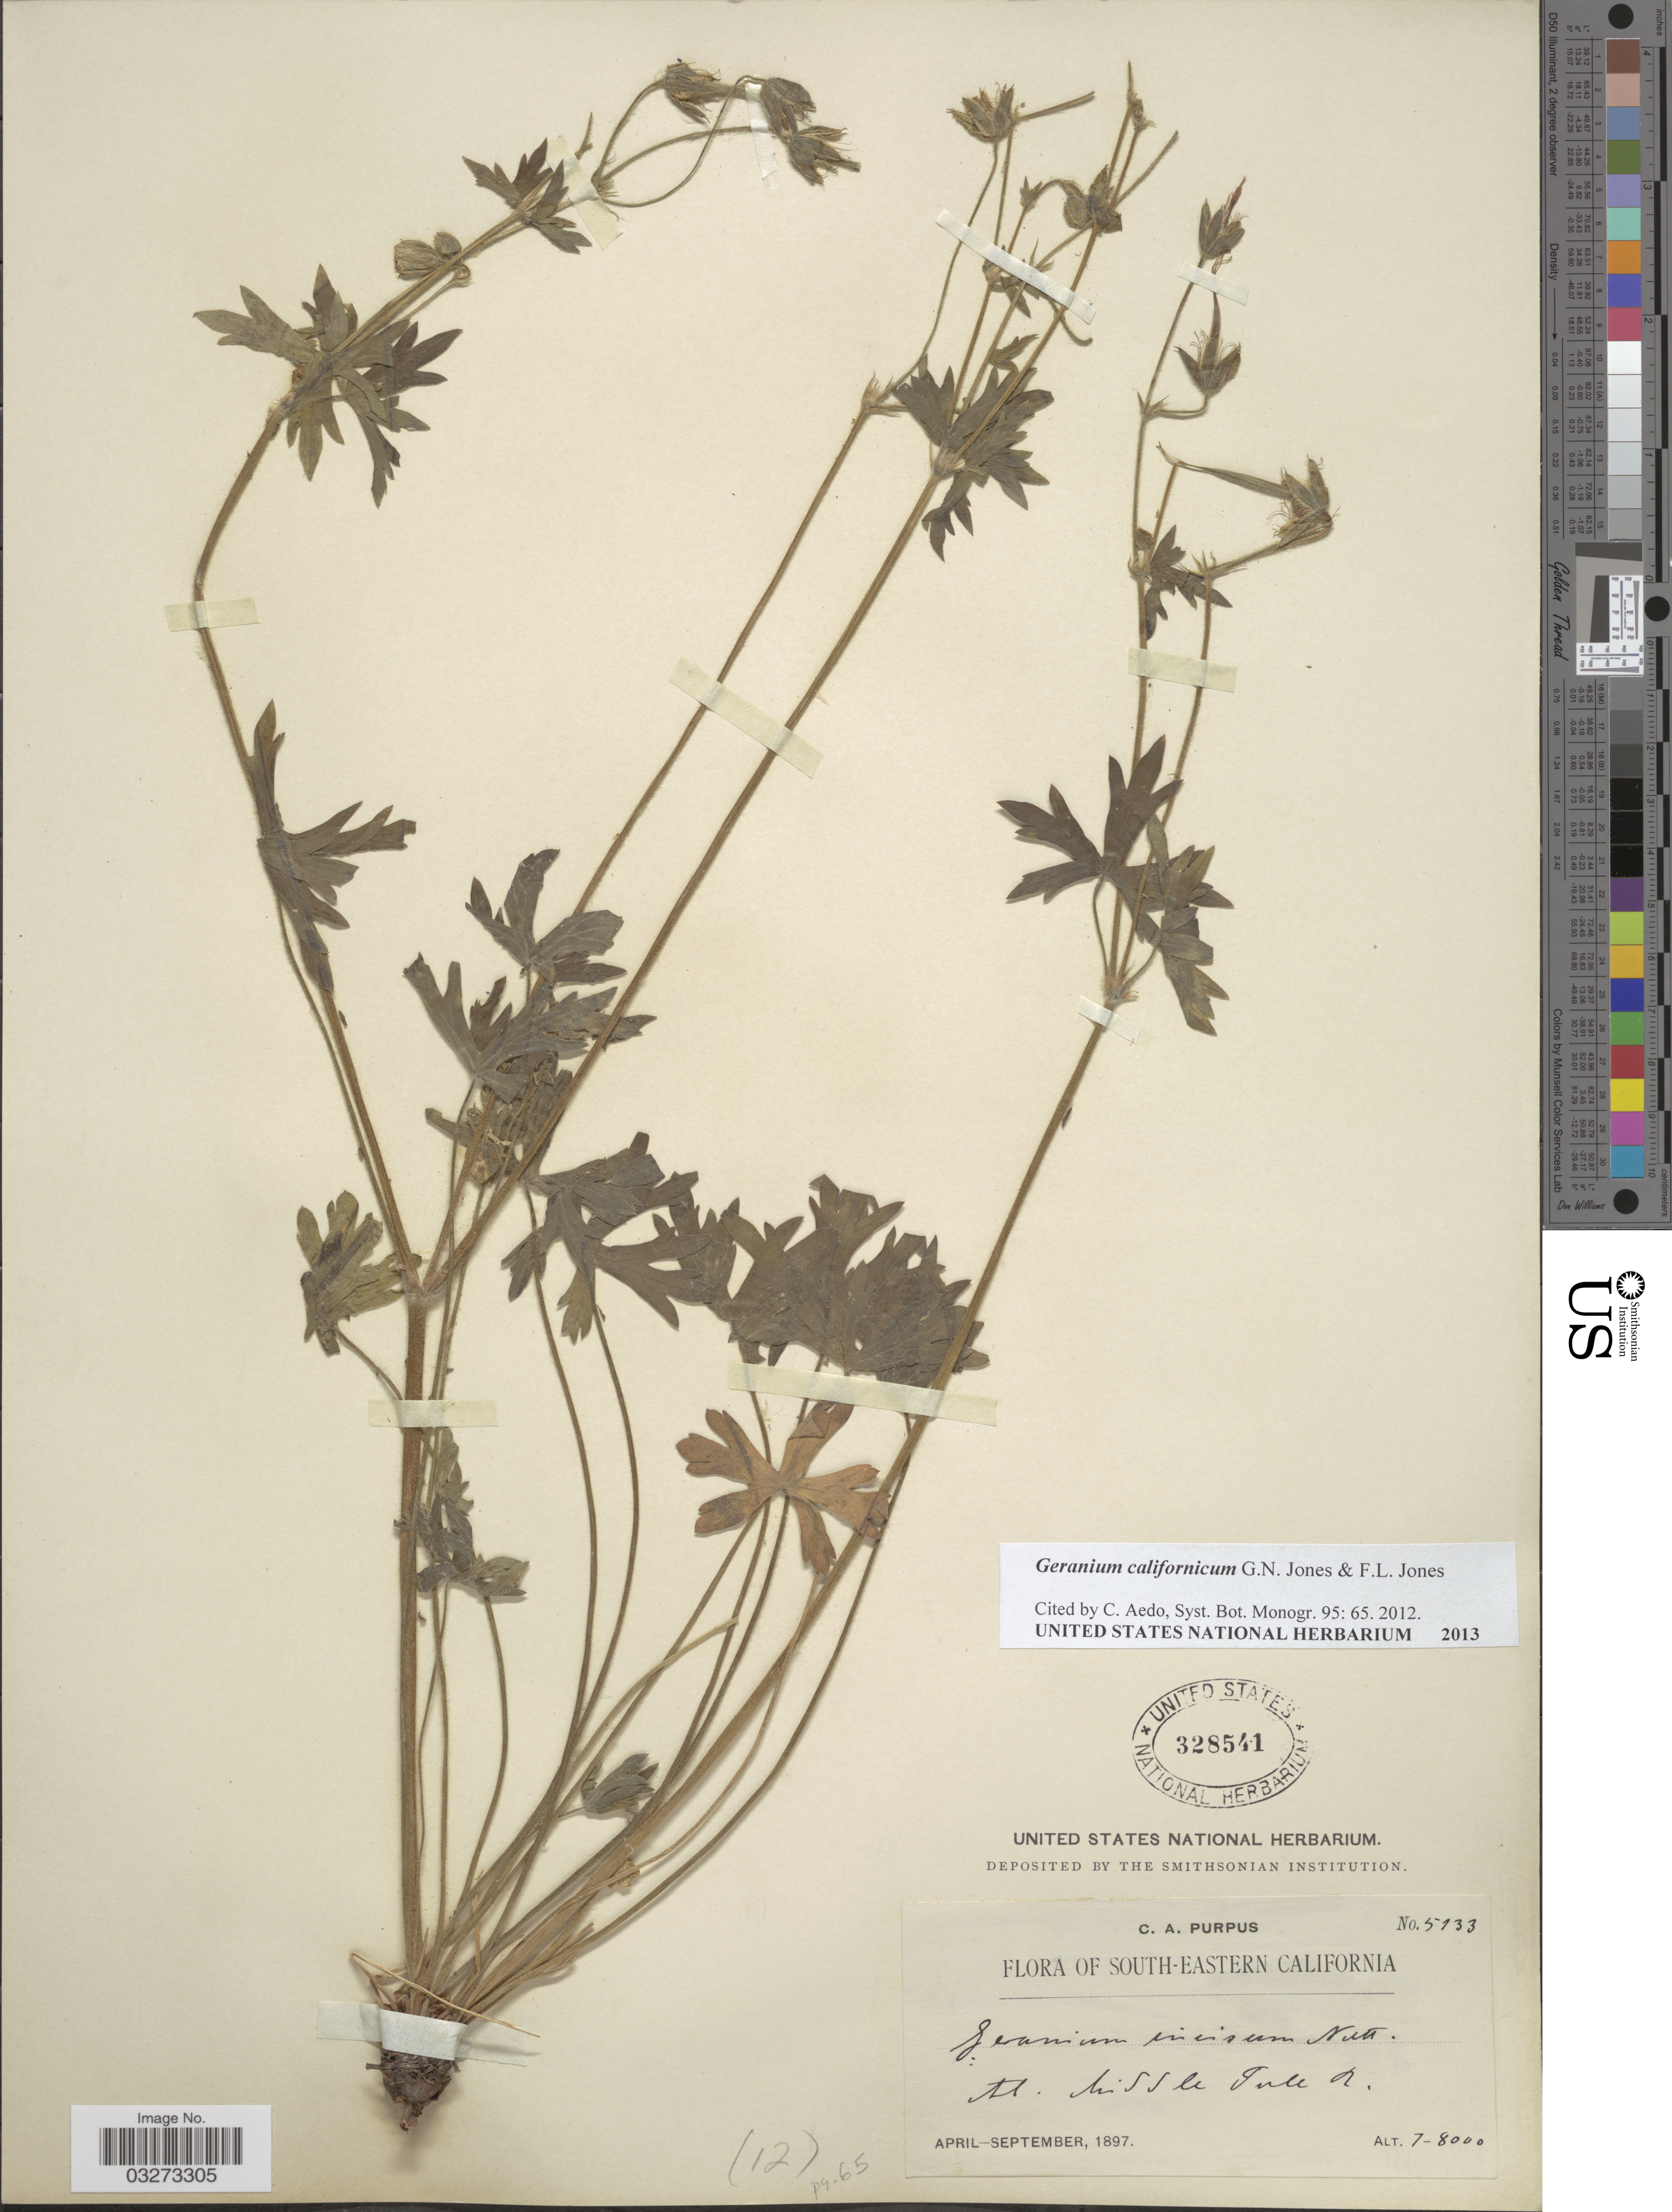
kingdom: Plantae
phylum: Tracheophyta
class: Magnoliopsida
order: Geraniales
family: Geraniaceae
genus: Geranium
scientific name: Geranium californicum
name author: G.N. Jones & F.L. Jones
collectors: C. A. Purpus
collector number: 5133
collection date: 1897-04/1897-09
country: United States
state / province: California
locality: South-Eastern California. Middle Tule R.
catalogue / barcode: US 328541